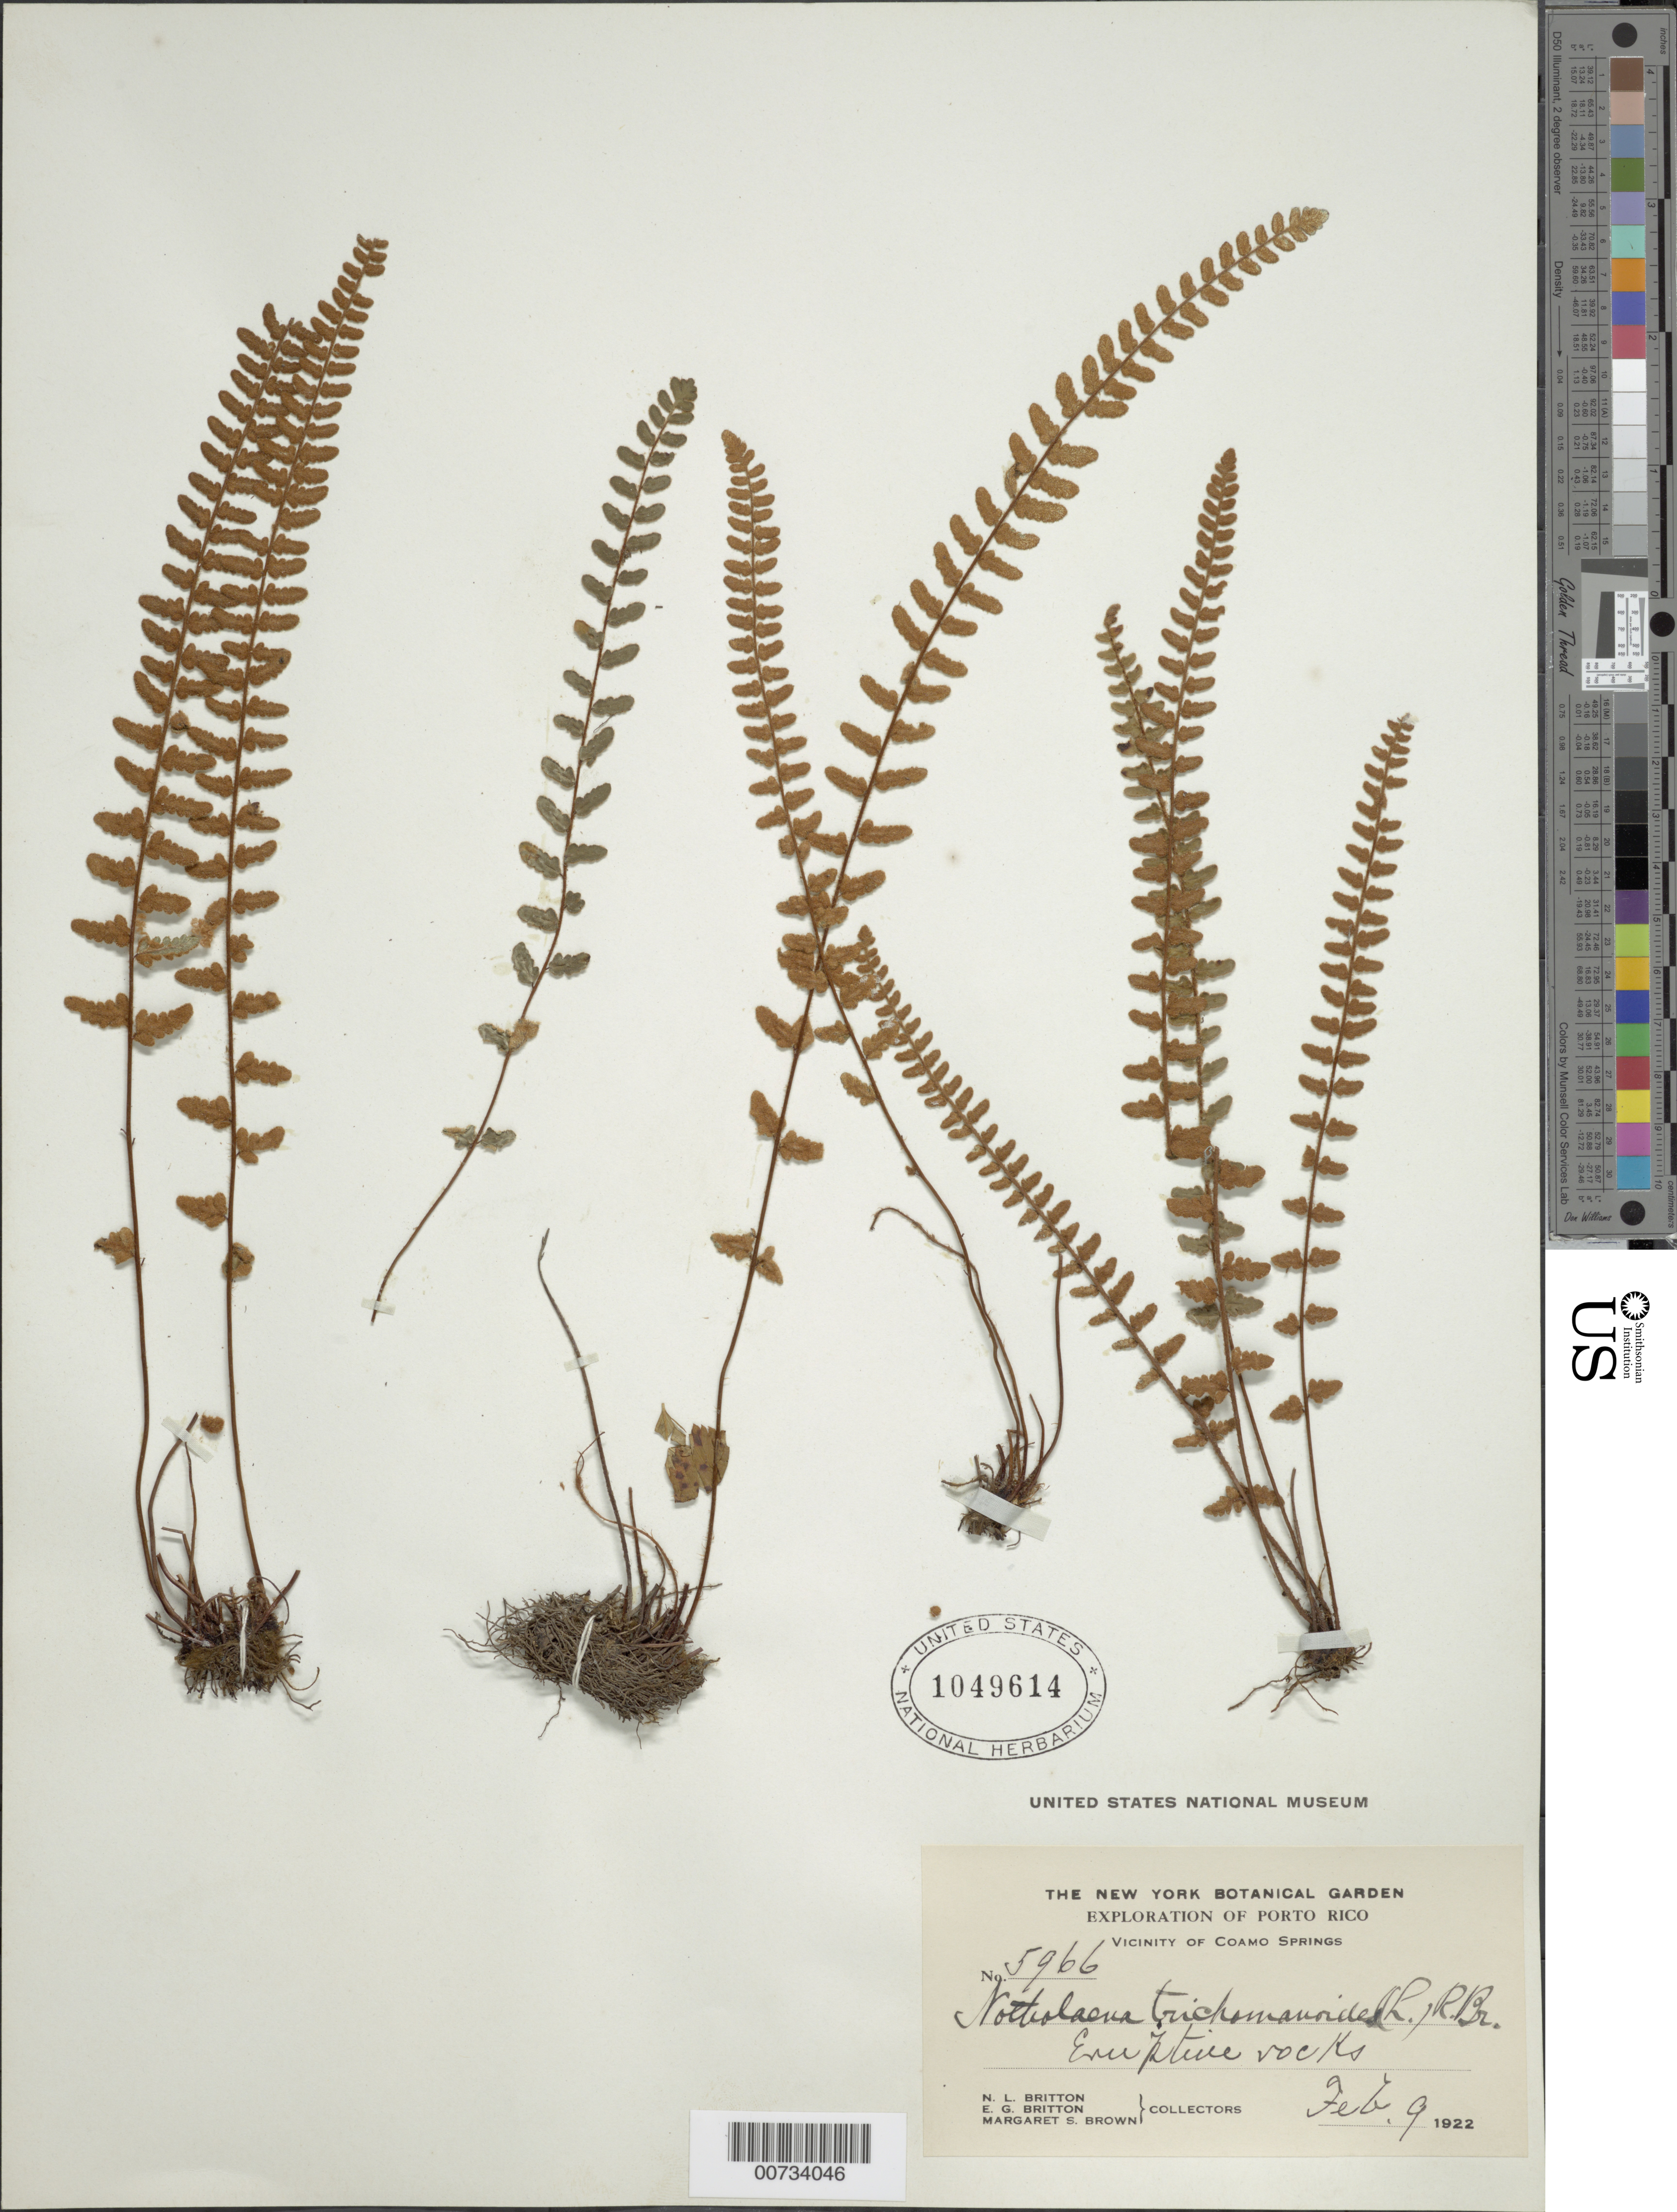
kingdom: Plantae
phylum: Tracheophyta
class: Polypodiopsida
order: Polypodiales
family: Pteridaceae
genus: Notholaena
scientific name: Notholaena trichomanoides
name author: (L.) Desv.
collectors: N. Britton, E. G. Britton & M. S. Brown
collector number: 5966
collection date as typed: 09 Feb 1922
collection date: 1922-02-09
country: Puerto Rico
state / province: Coamo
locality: Coamo Springs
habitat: Eruptive rocks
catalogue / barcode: US 1049614